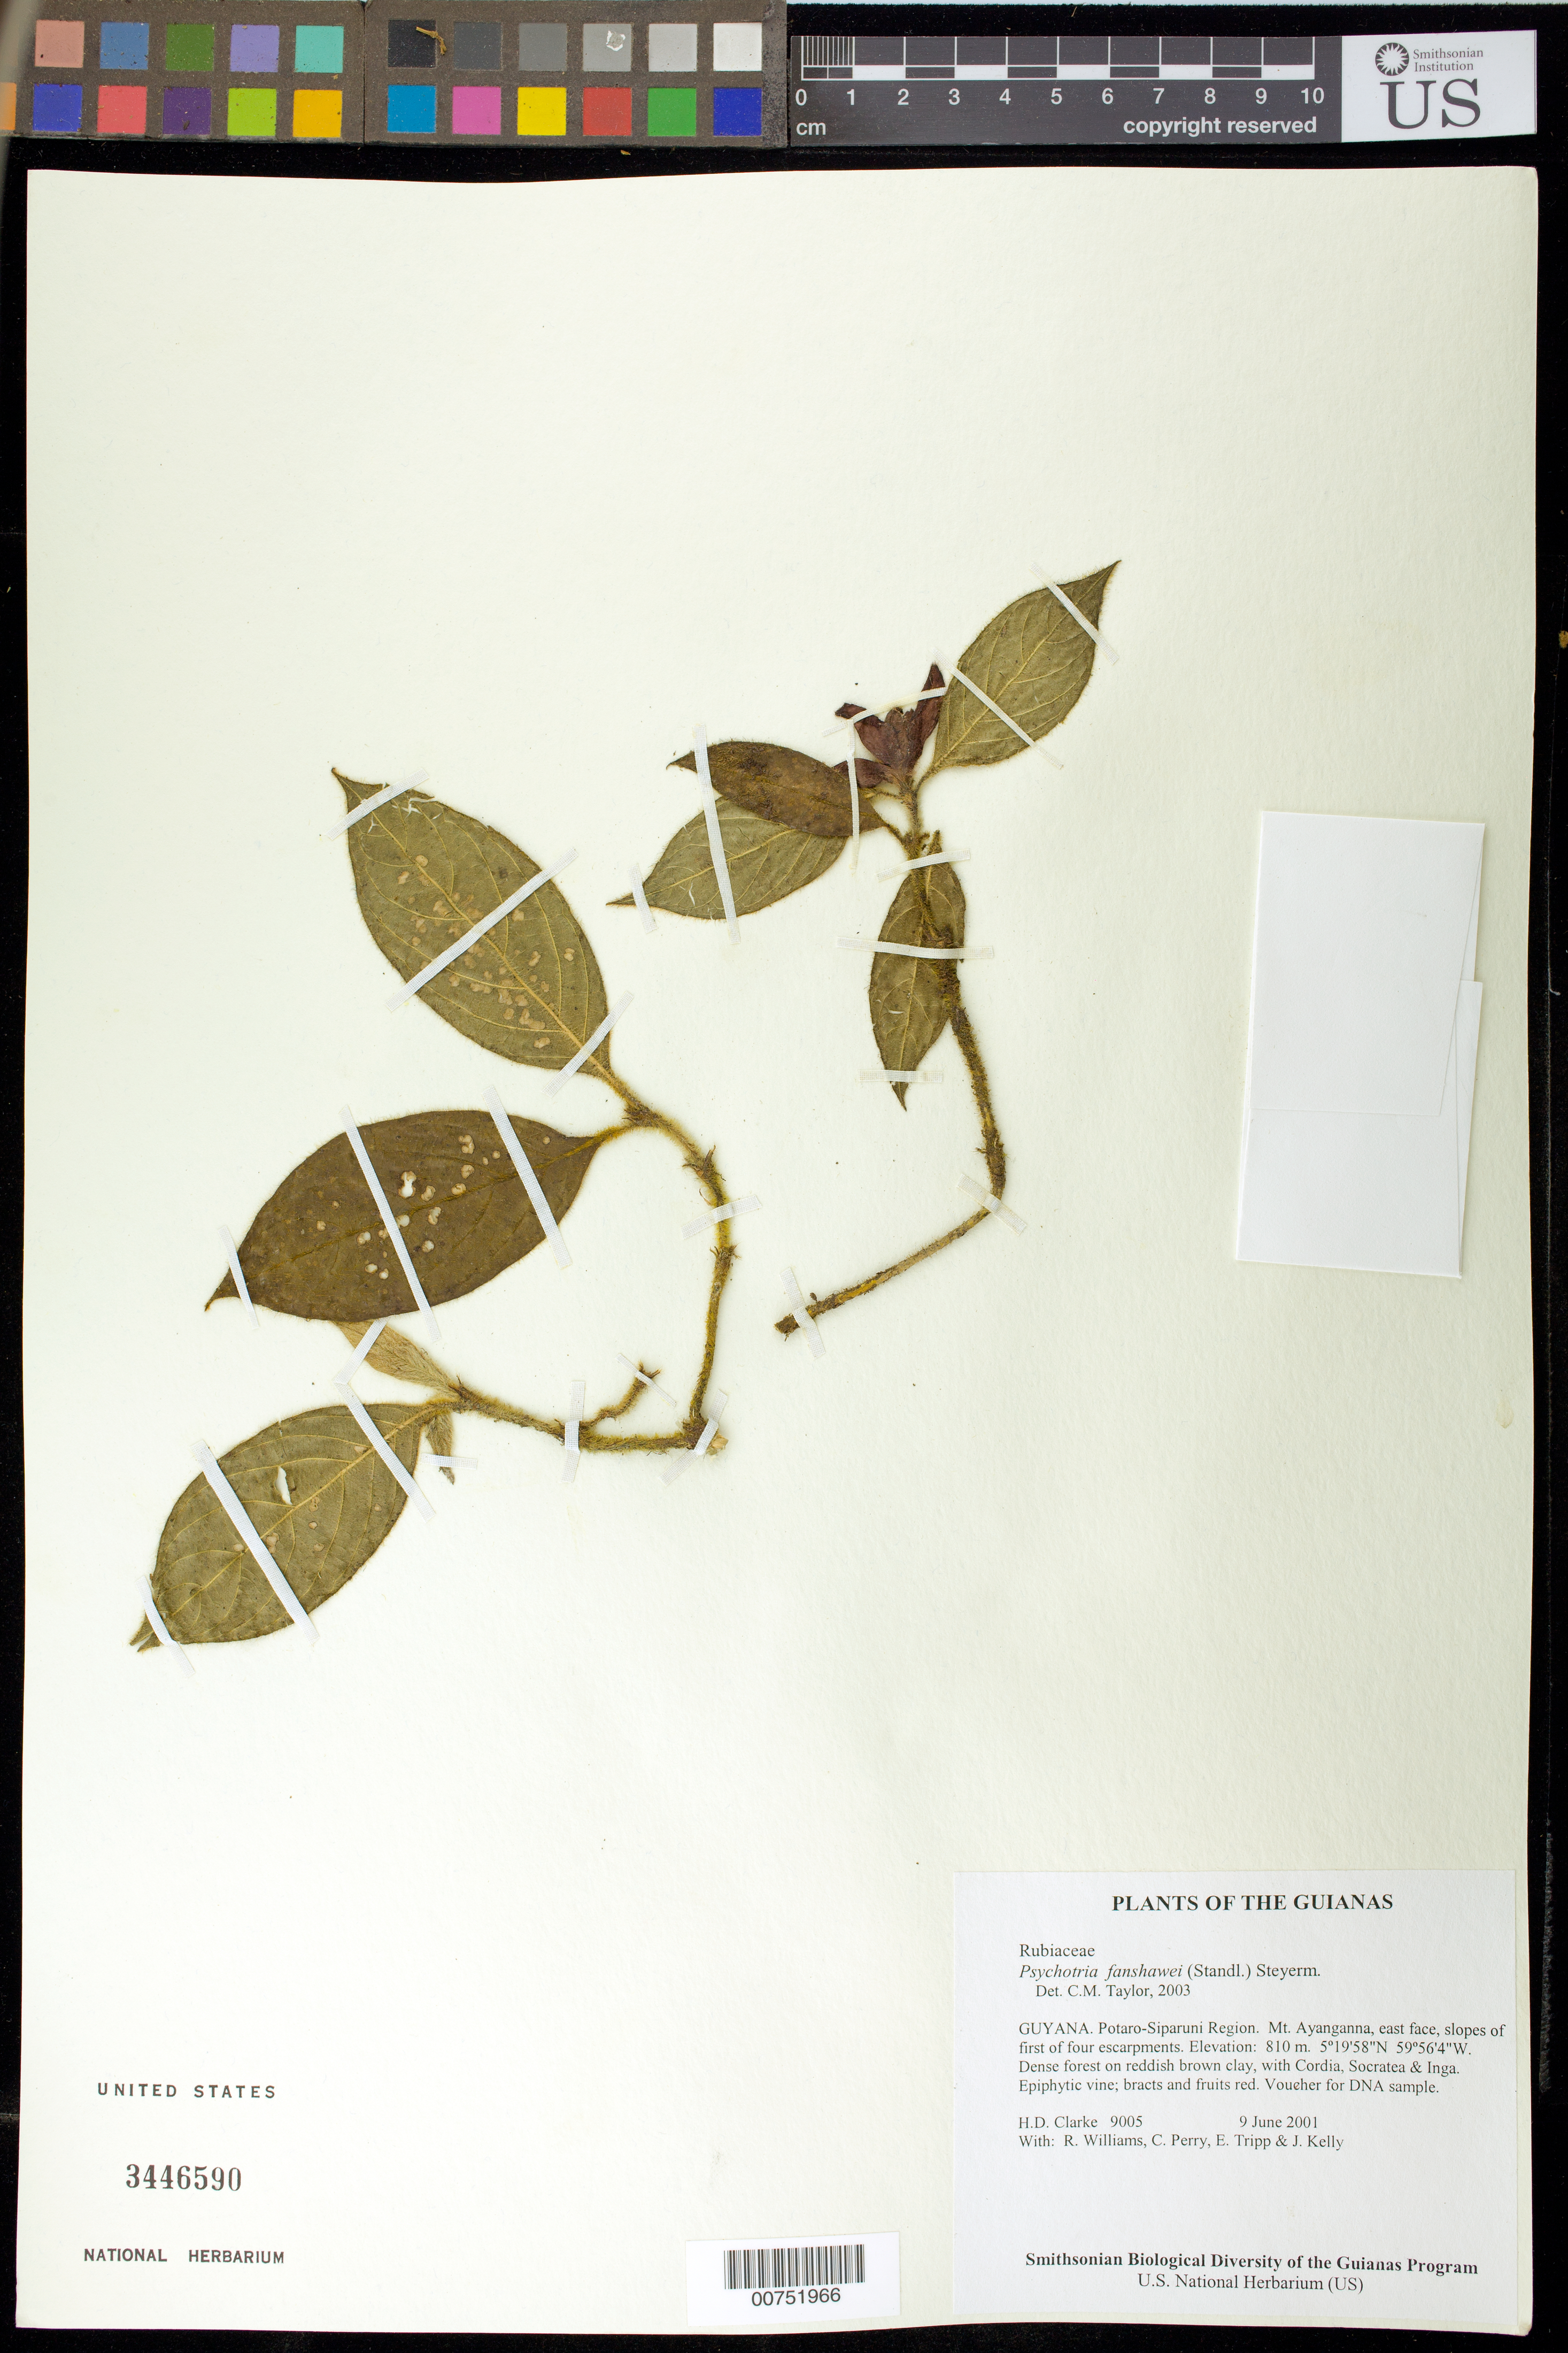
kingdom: Plantae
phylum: Tracheophyta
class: Magnoliopsida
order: Gentianales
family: Rubiaceae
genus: Psychotria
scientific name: Psychotria fanshawei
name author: (Standl.) Steyerm.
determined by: Taylor, Charlotte M.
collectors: H. D. Clarke, R. Williams, C. Perry, E. Tripp & J. Kelly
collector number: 9005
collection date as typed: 9 June 2001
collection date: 2001-06-09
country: Guyana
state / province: Potaro-Siparuni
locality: Mt. Ayanganna, east face, slopes of first of four escarpments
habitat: Dense forest on reddish brown clay, with Cordia, Socratea & Inga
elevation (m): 810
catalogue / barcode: US 3446590